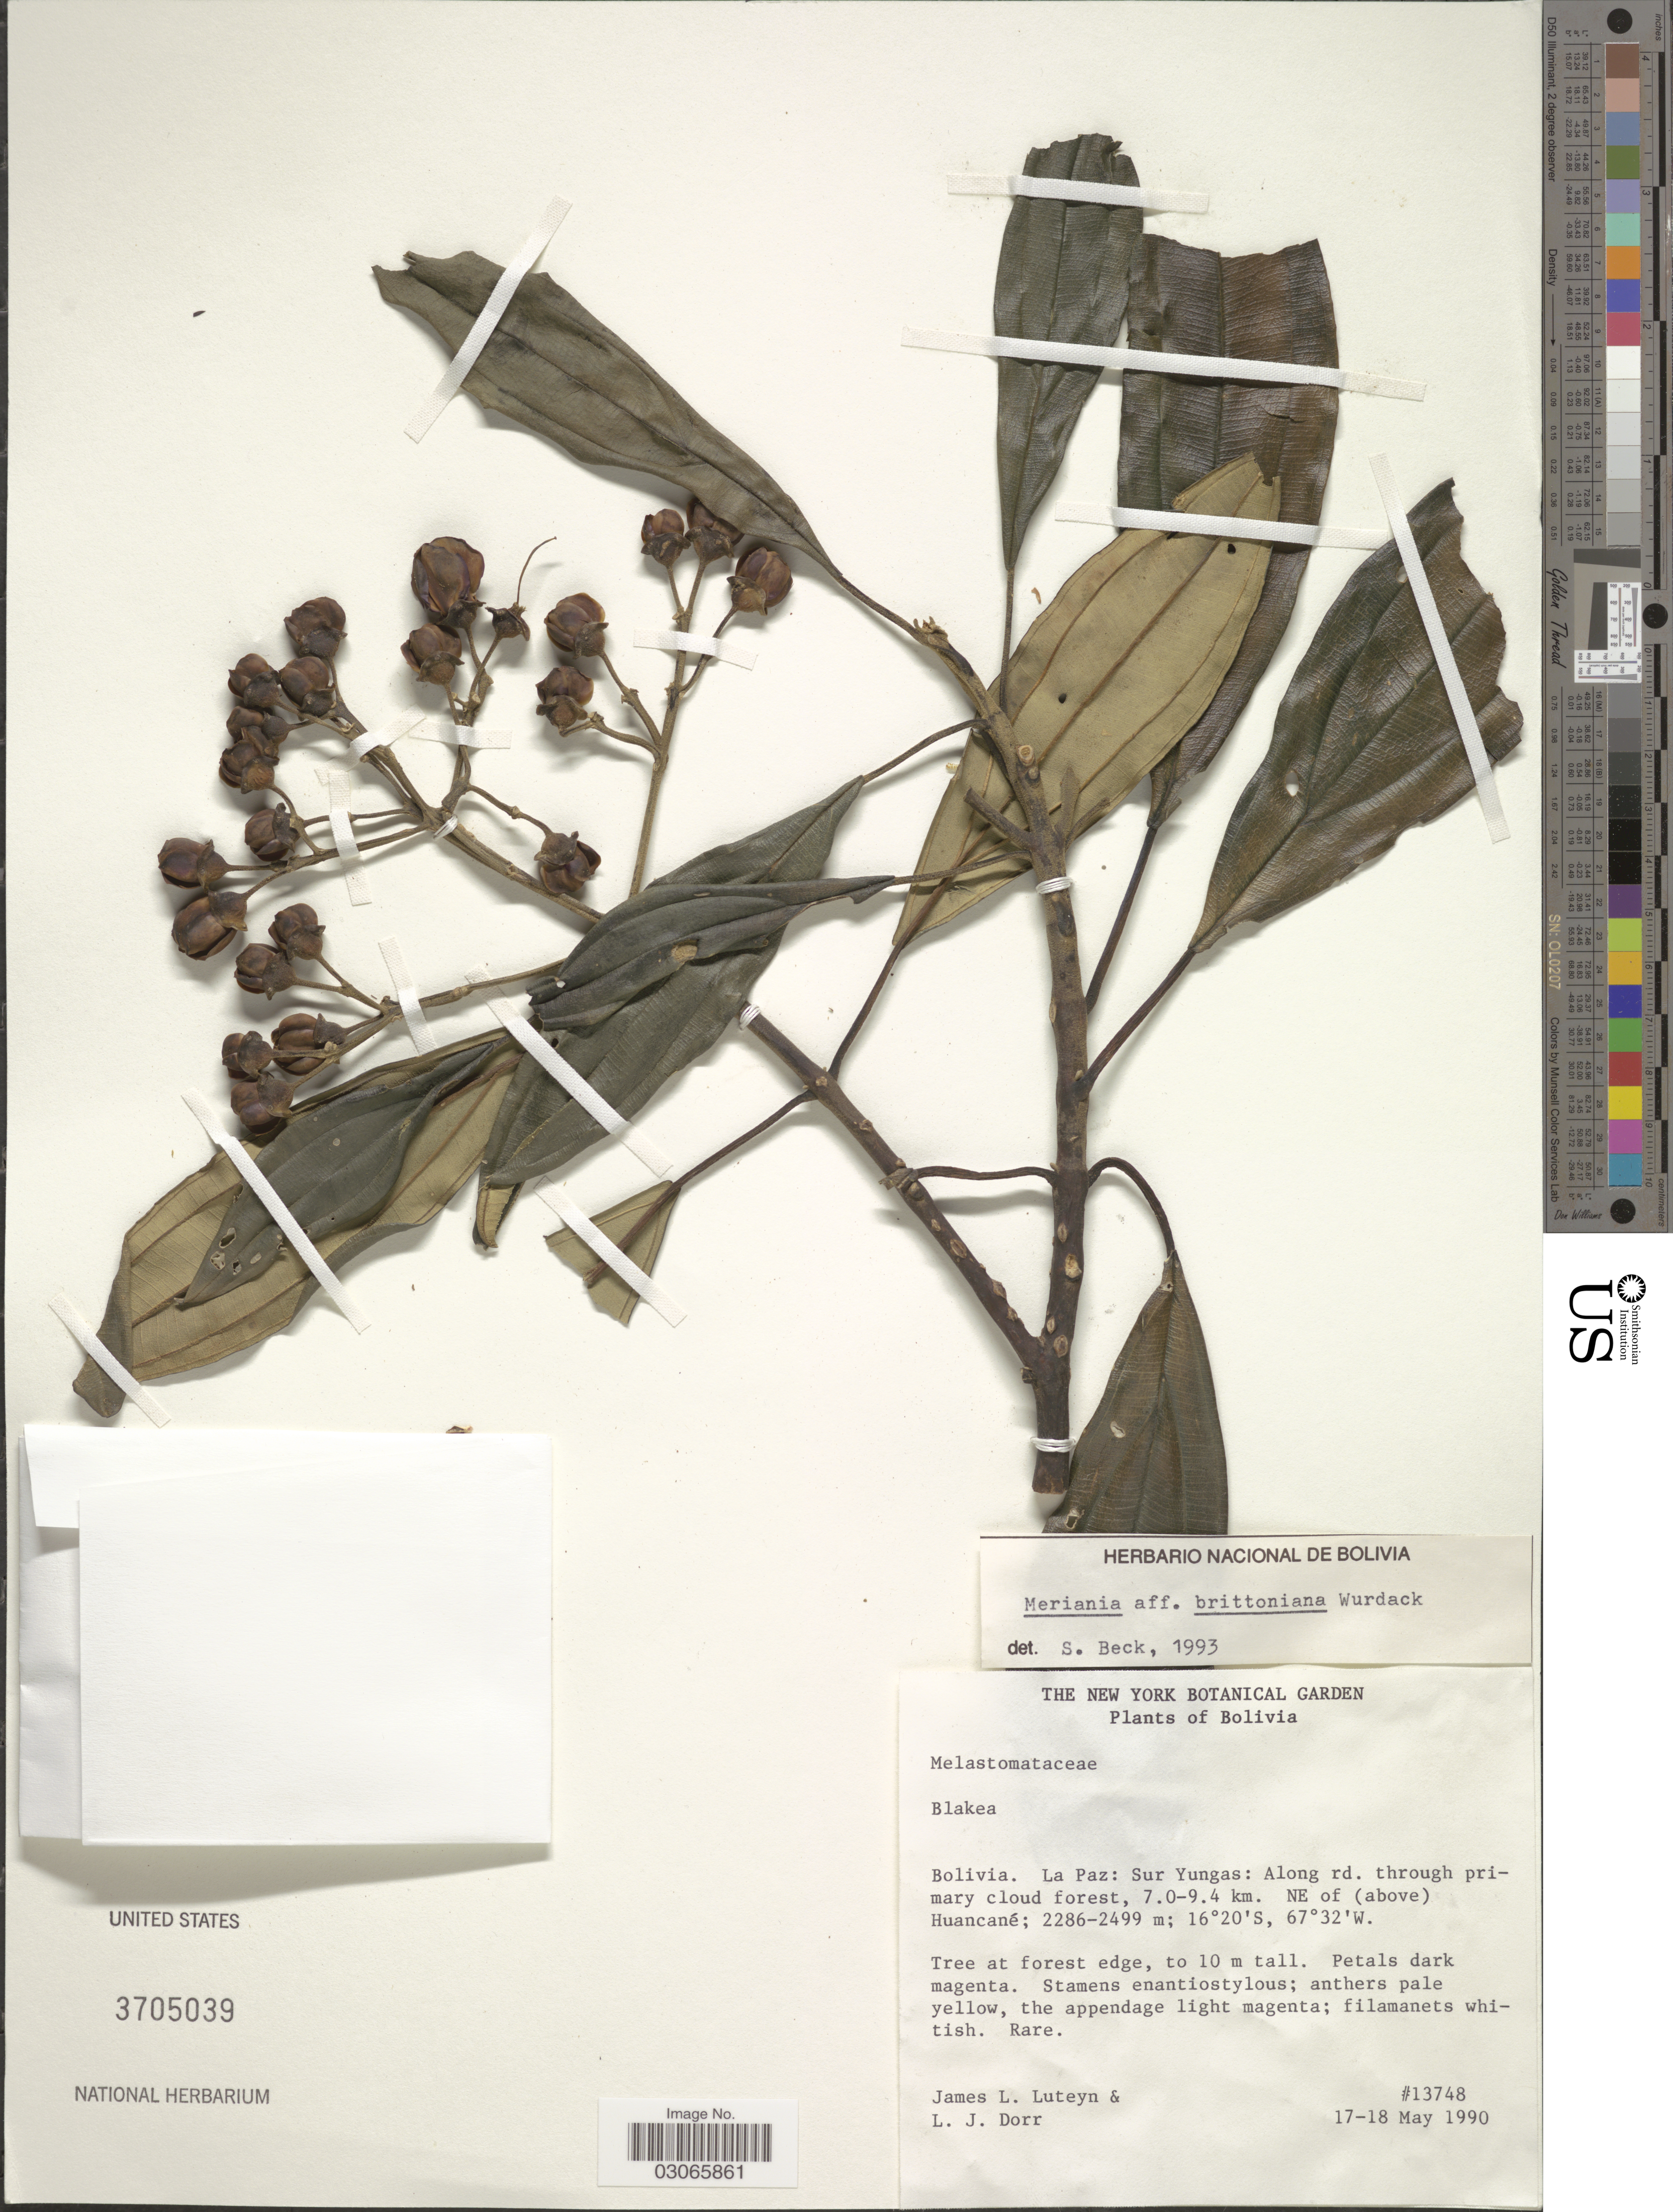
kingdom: Plantae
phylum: Tracheophyta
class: Magnoliopsida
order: Myrtales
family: Melastomataceae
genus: Meriania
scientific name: Meriania brittoniana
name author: Wurdack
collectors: J. L. Luteyn & L. J. Dorr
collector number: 13748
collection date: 1990-05-17/1990-05-18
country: Bolivia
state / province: La Paz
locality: Sur Yungas: Along rd. through primary cloud forest, 7.0-9.4 km. NE of (above) Huancané.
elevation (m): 2286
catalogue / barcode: US 3705039